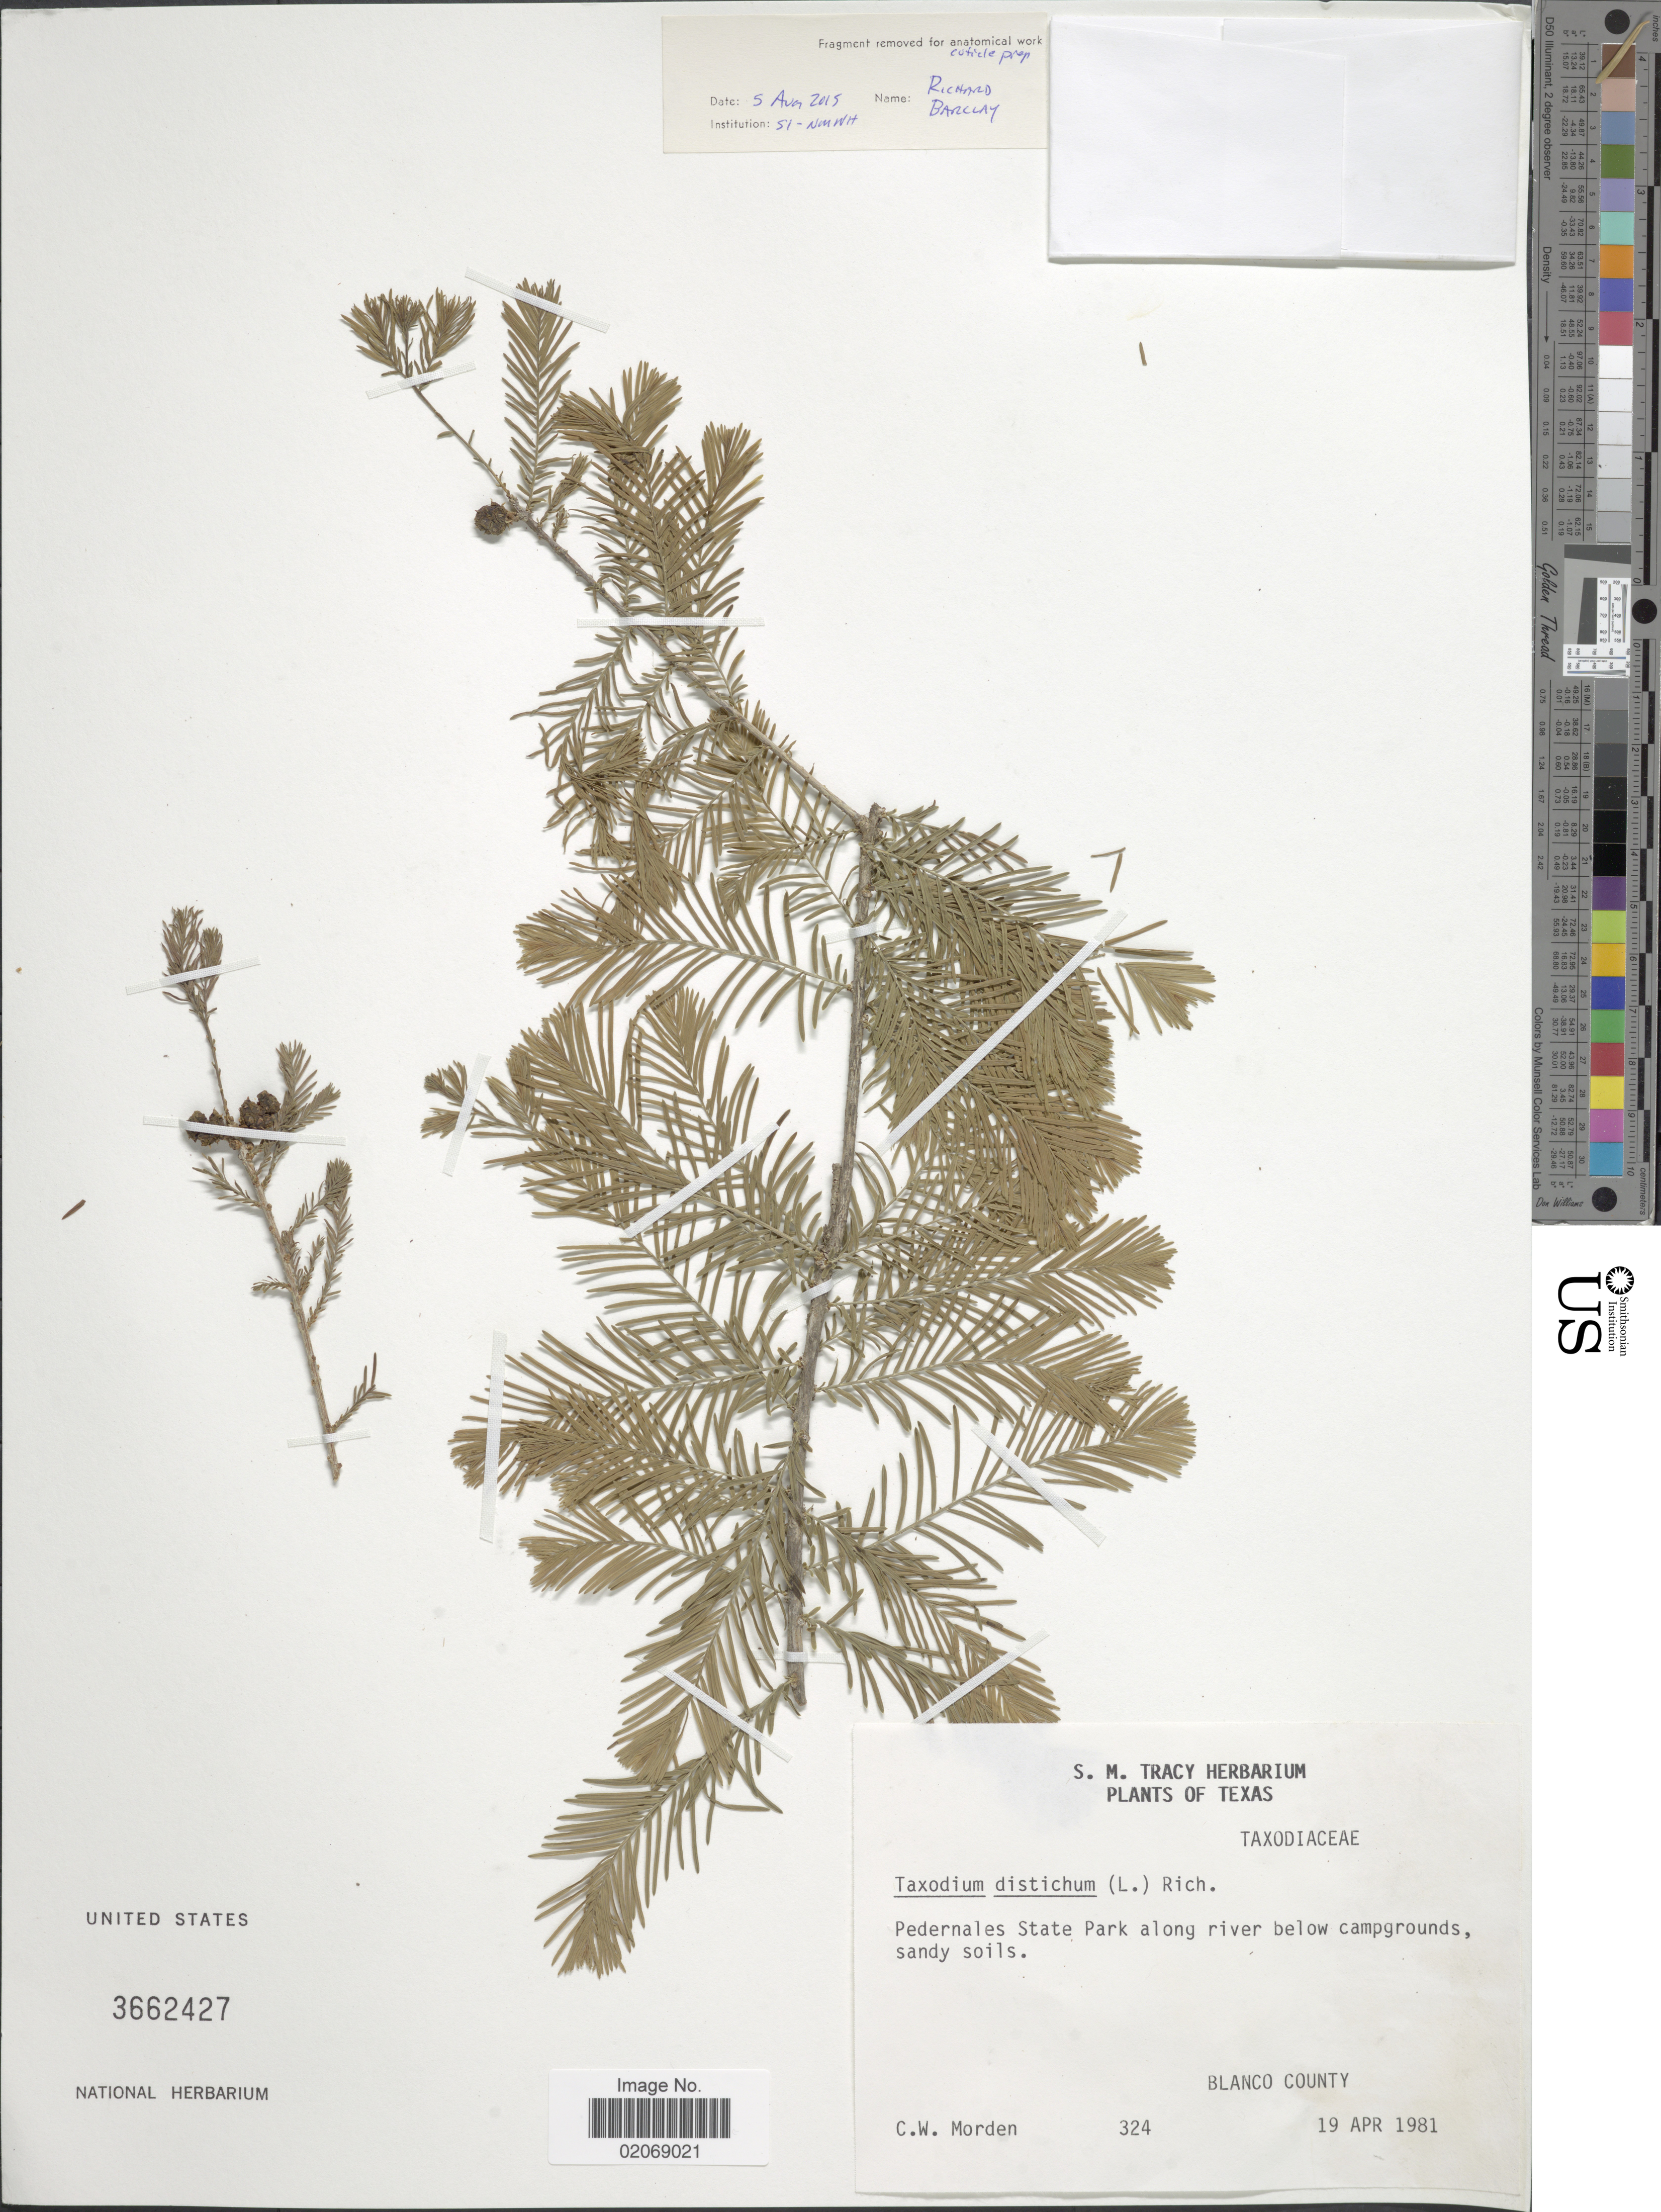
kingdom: Plantae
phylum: Tracheophyta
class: Pinopsida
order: Pinales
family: Cupressaceae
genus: Taxodium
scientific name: Taxodium distichum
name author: (L.) Rich.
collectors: C. Morden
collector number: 324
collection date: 1981-04-19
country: United States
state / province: Texas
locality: Pedernales State Park along river below campgrounds , Blanco County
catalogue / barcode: US 3662427